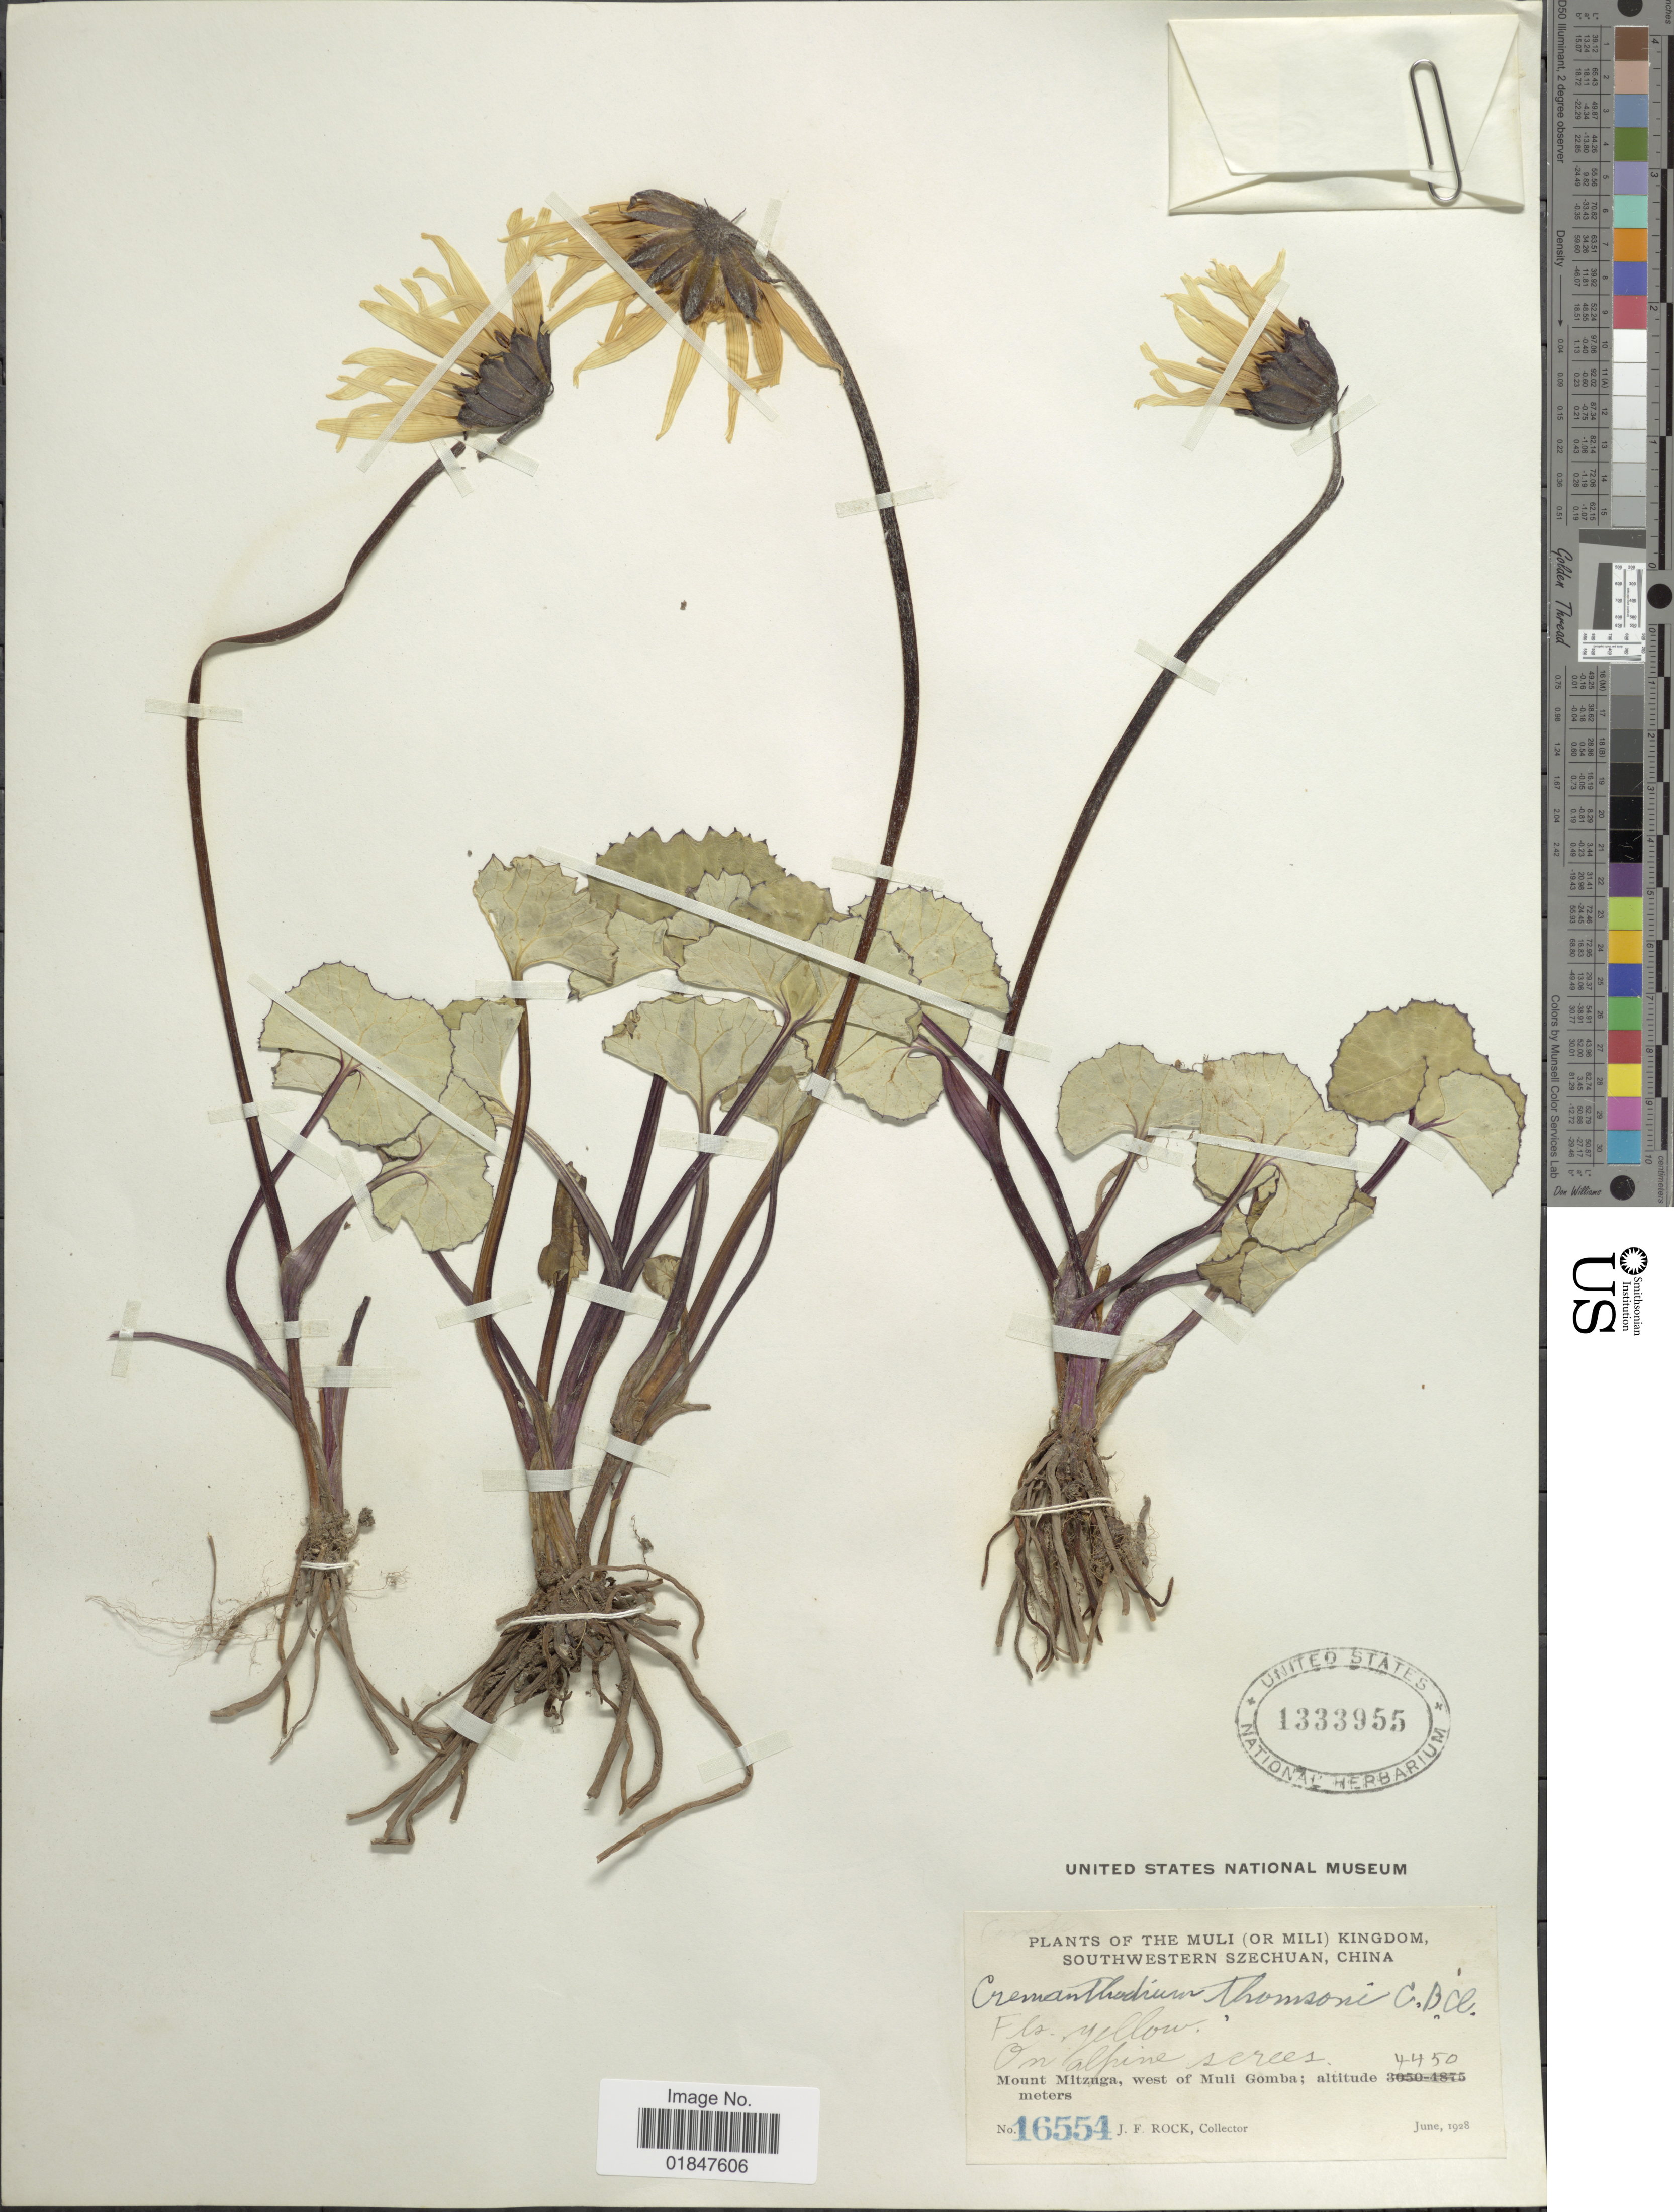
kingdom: Plantae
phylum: Tracheophyta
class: Magnoliopsida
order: Asterales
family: Asteraceae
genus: Cremanthodium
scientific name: Cremanthodium thomsonii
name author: C.B. Clarke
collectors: J. Rock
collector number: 16554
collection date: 1928-06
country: China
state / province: Sichuan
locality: The Muli (or Mili) Kingdom, Southwestern Szechuan, Mount Mitzuga, west of Muli Gomba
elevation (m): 4450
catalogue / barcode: US 1333955